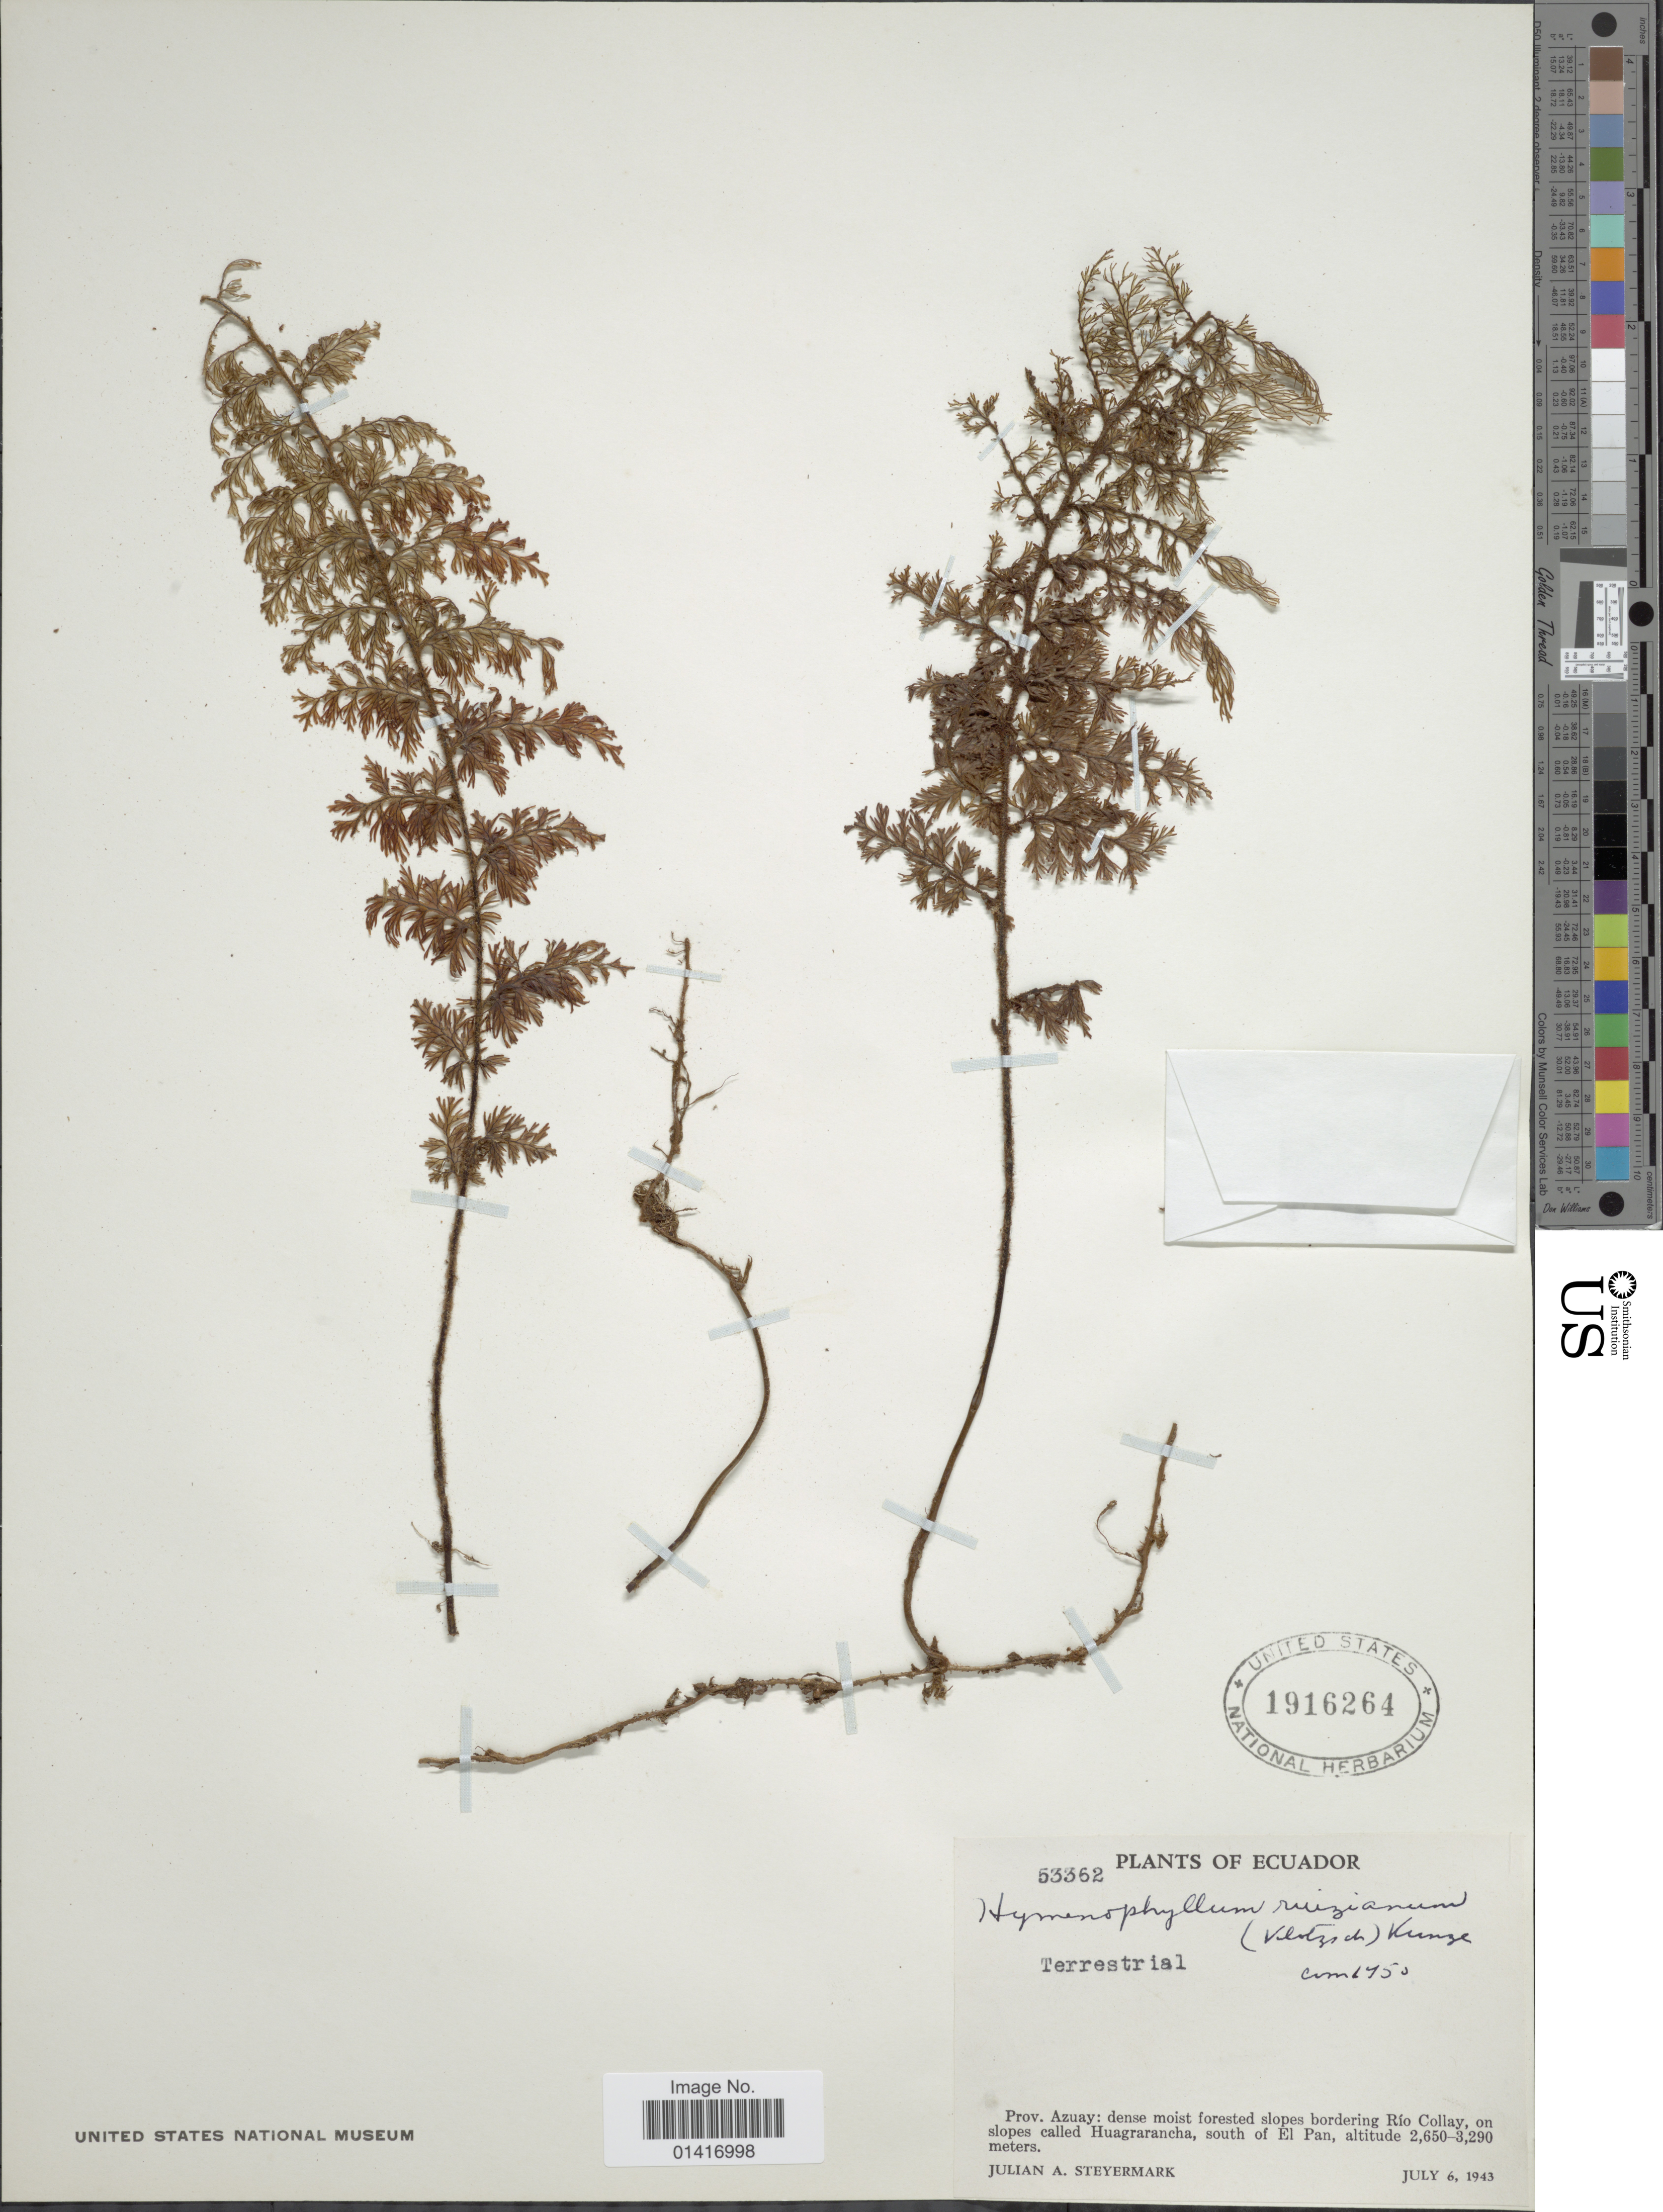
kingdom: Plantae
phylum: Tracheophyta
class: Polypodiopsida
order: Hymenophyllales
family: Hymenophyllaceae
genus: Hymenophyllum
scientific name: Hymenophyllum ruizianum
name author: (Klotzsch) Kunze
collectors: J. Steyermark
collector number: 53362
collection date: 1943-07-06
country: Ecuador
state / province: Azuay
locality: Prov. Azuay: dense moist forested slopes bordering Río Collay, on slopes called Huagrarancha, south of El Pan,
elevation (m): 2650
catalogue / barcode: US 1916264